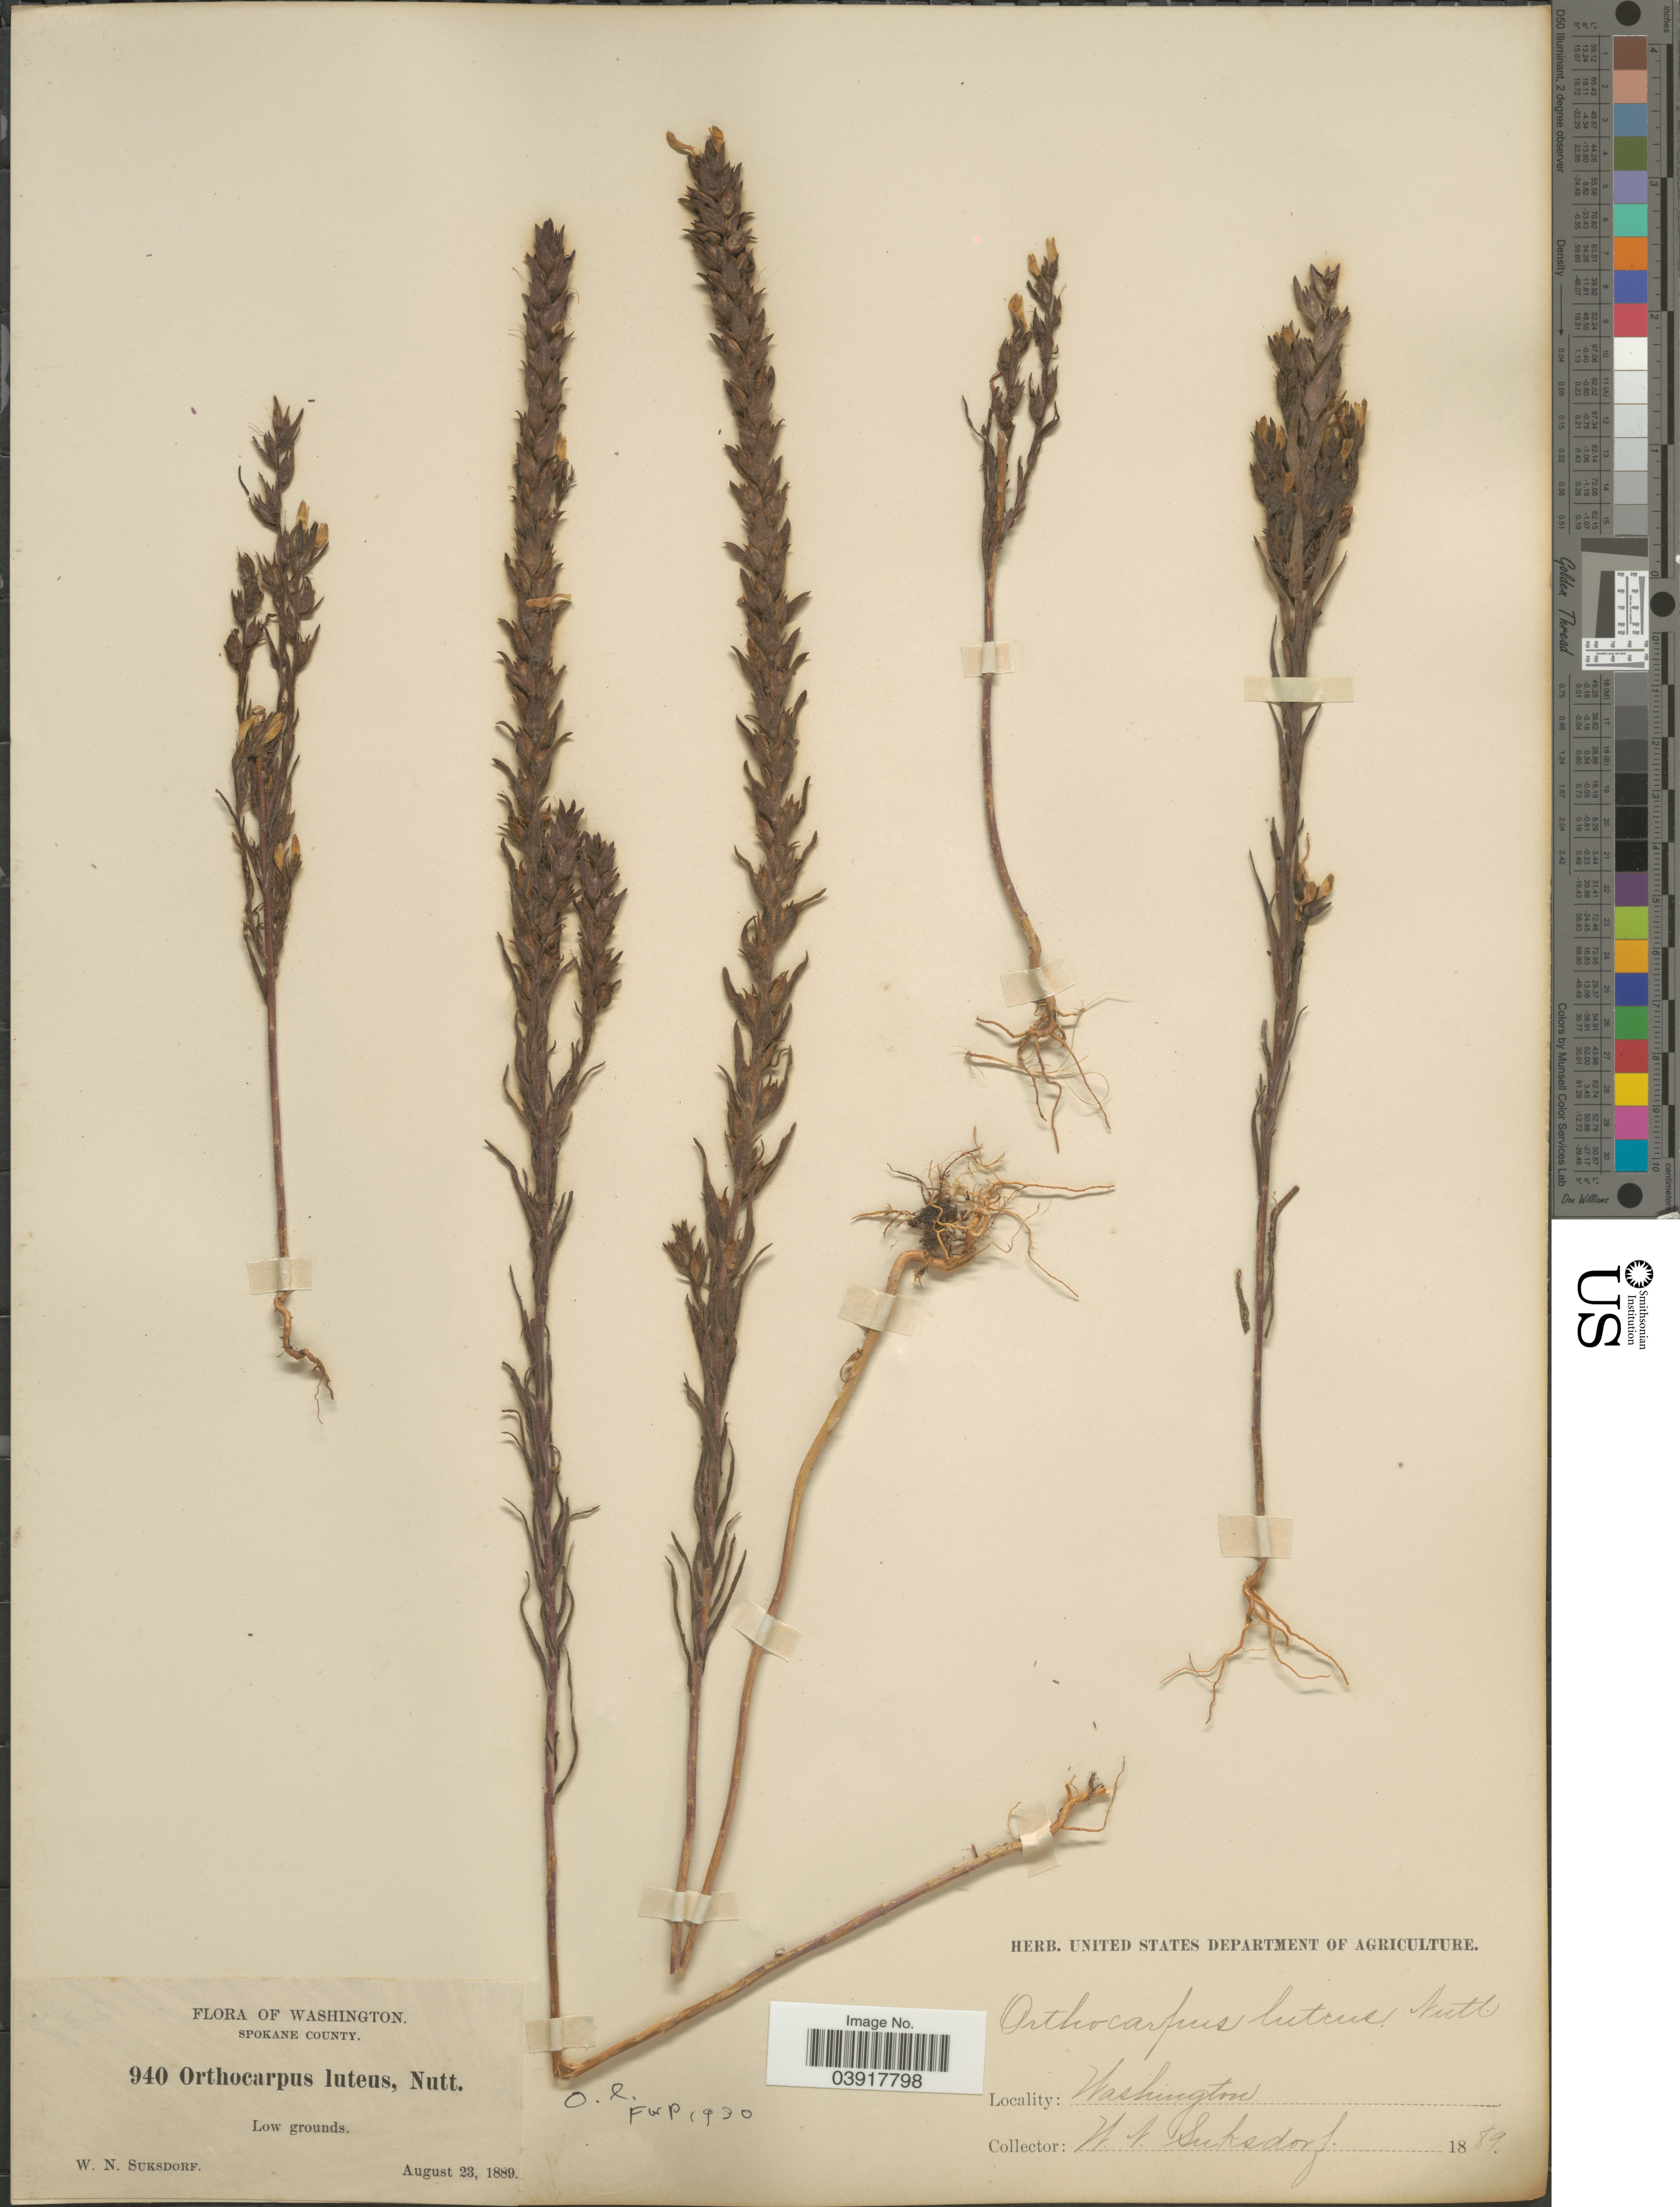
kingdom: Plantae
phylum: Tracheophyta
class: Magnoliopsida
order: Lamiales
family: Orobanchaceae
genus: Orthocarpus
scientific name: Orthocarpus luteus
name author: Nutt.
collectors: W. N. Suksdorf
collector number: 940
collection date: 1889-08-23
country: United States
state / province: Washington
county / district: Spokane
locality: Spokane County.